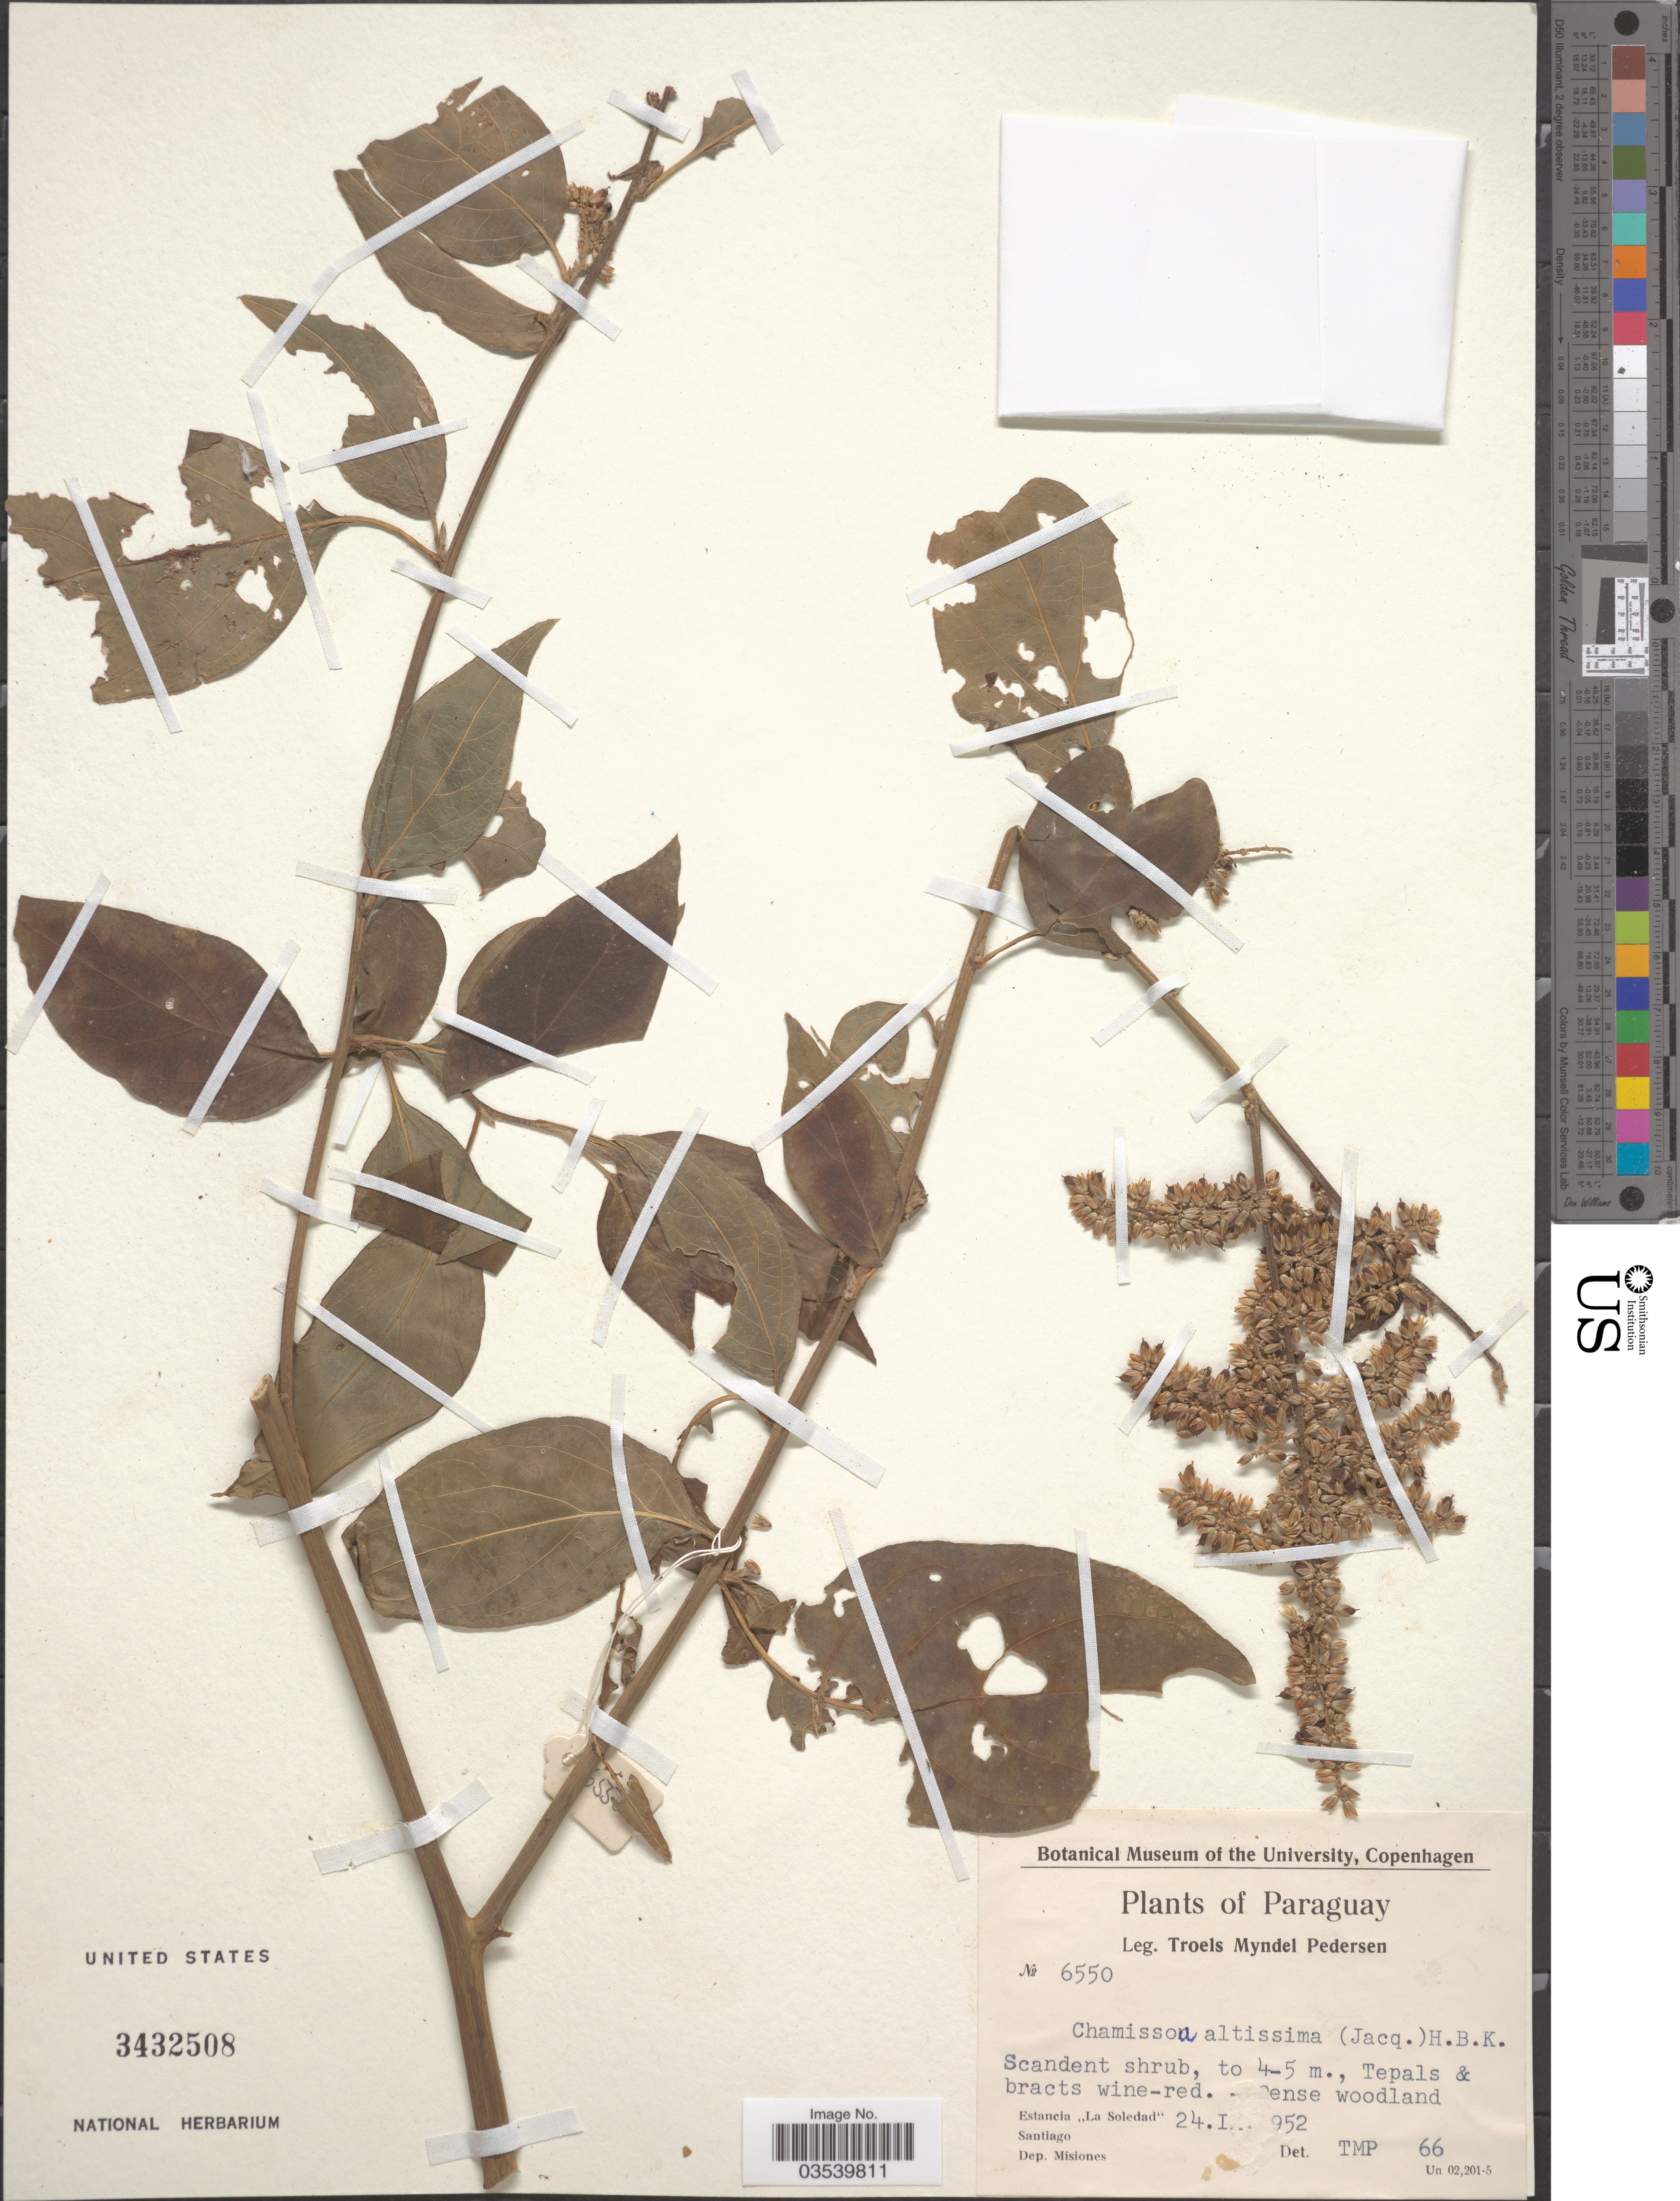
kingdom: Plantae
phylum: Tracheophyta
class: Magnoliopsida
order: Caryophyllales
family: Amaranthaceae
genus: Chamissoa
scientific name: Chamissoa altissima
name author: (Jacq.) Kunth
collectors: T. Pederson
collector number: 6550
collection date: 1952-01-24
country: Paraguay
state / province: Misiones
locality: Estancia "La Soledad". Santiago. Dep. Misiones.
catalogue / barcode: US 3432508